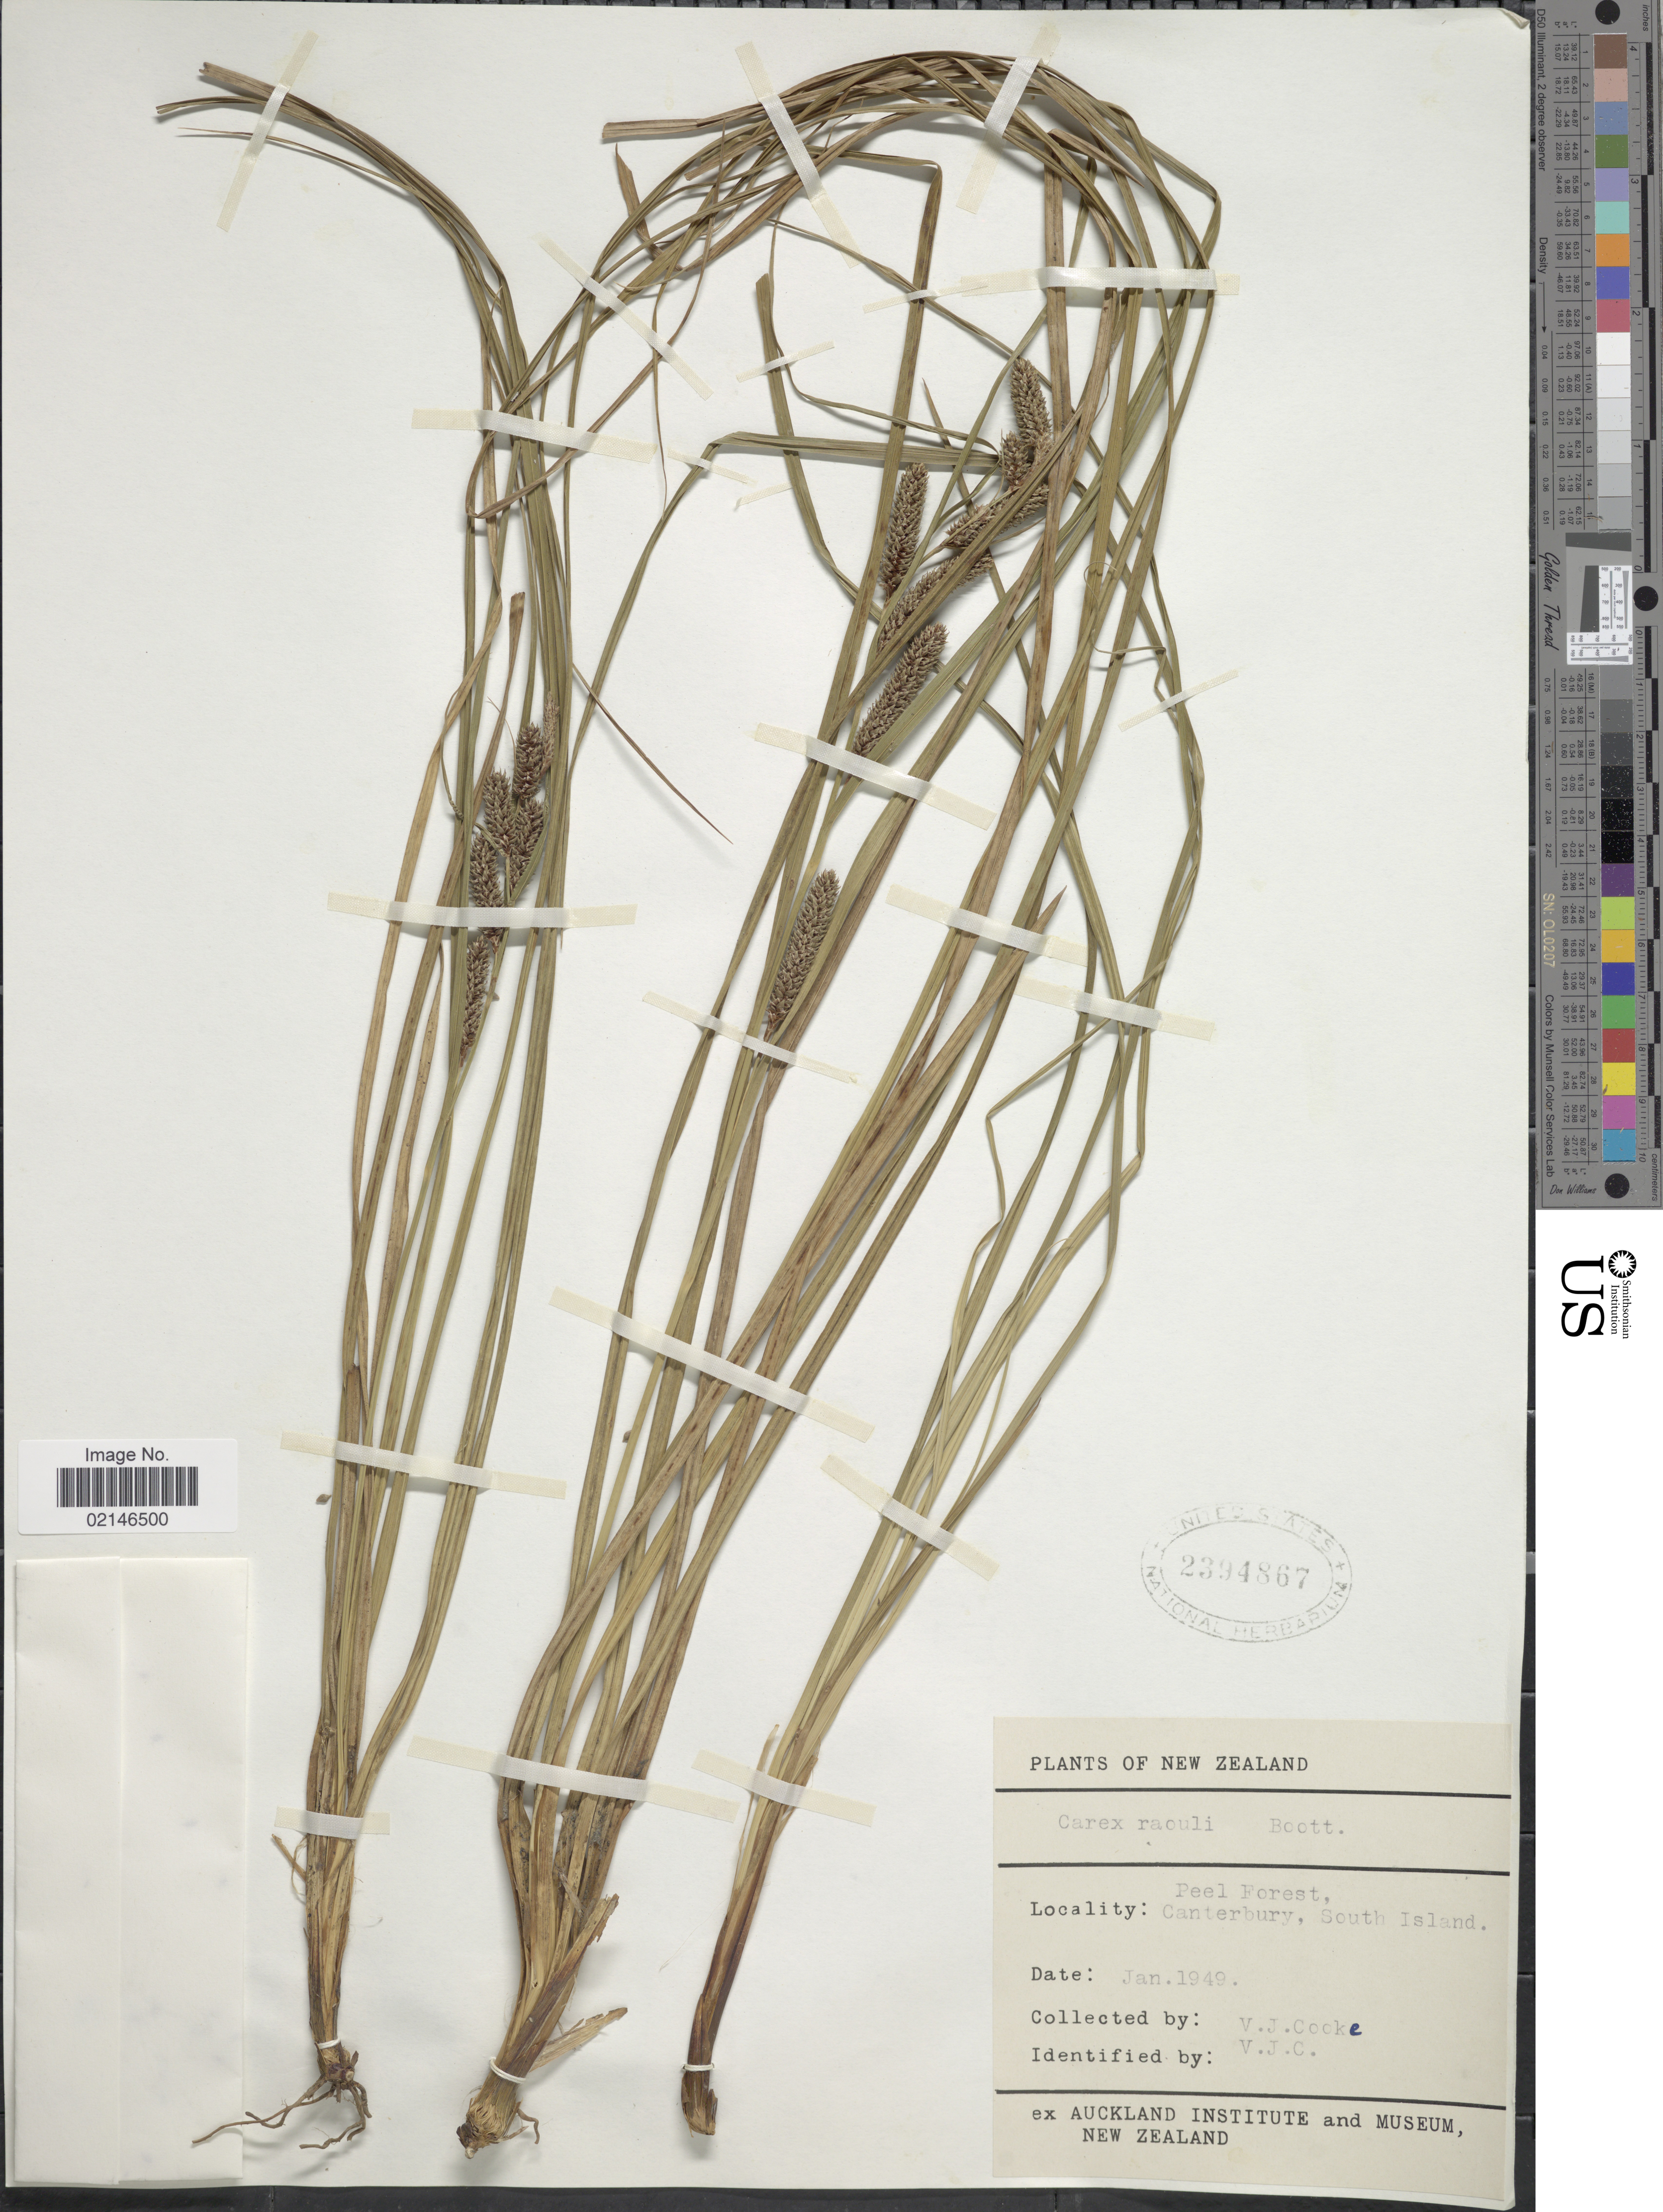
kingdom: Plantae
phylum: Tracheophyta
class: Liliopsida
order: Poales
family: Cyperaceae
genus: Carex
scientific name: Carex raoulii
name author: Boott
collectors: V. Cooke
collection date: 1949-01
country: New Zealand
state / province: Canterbury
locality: Peel Forest, South Island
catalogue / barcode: US 2394867